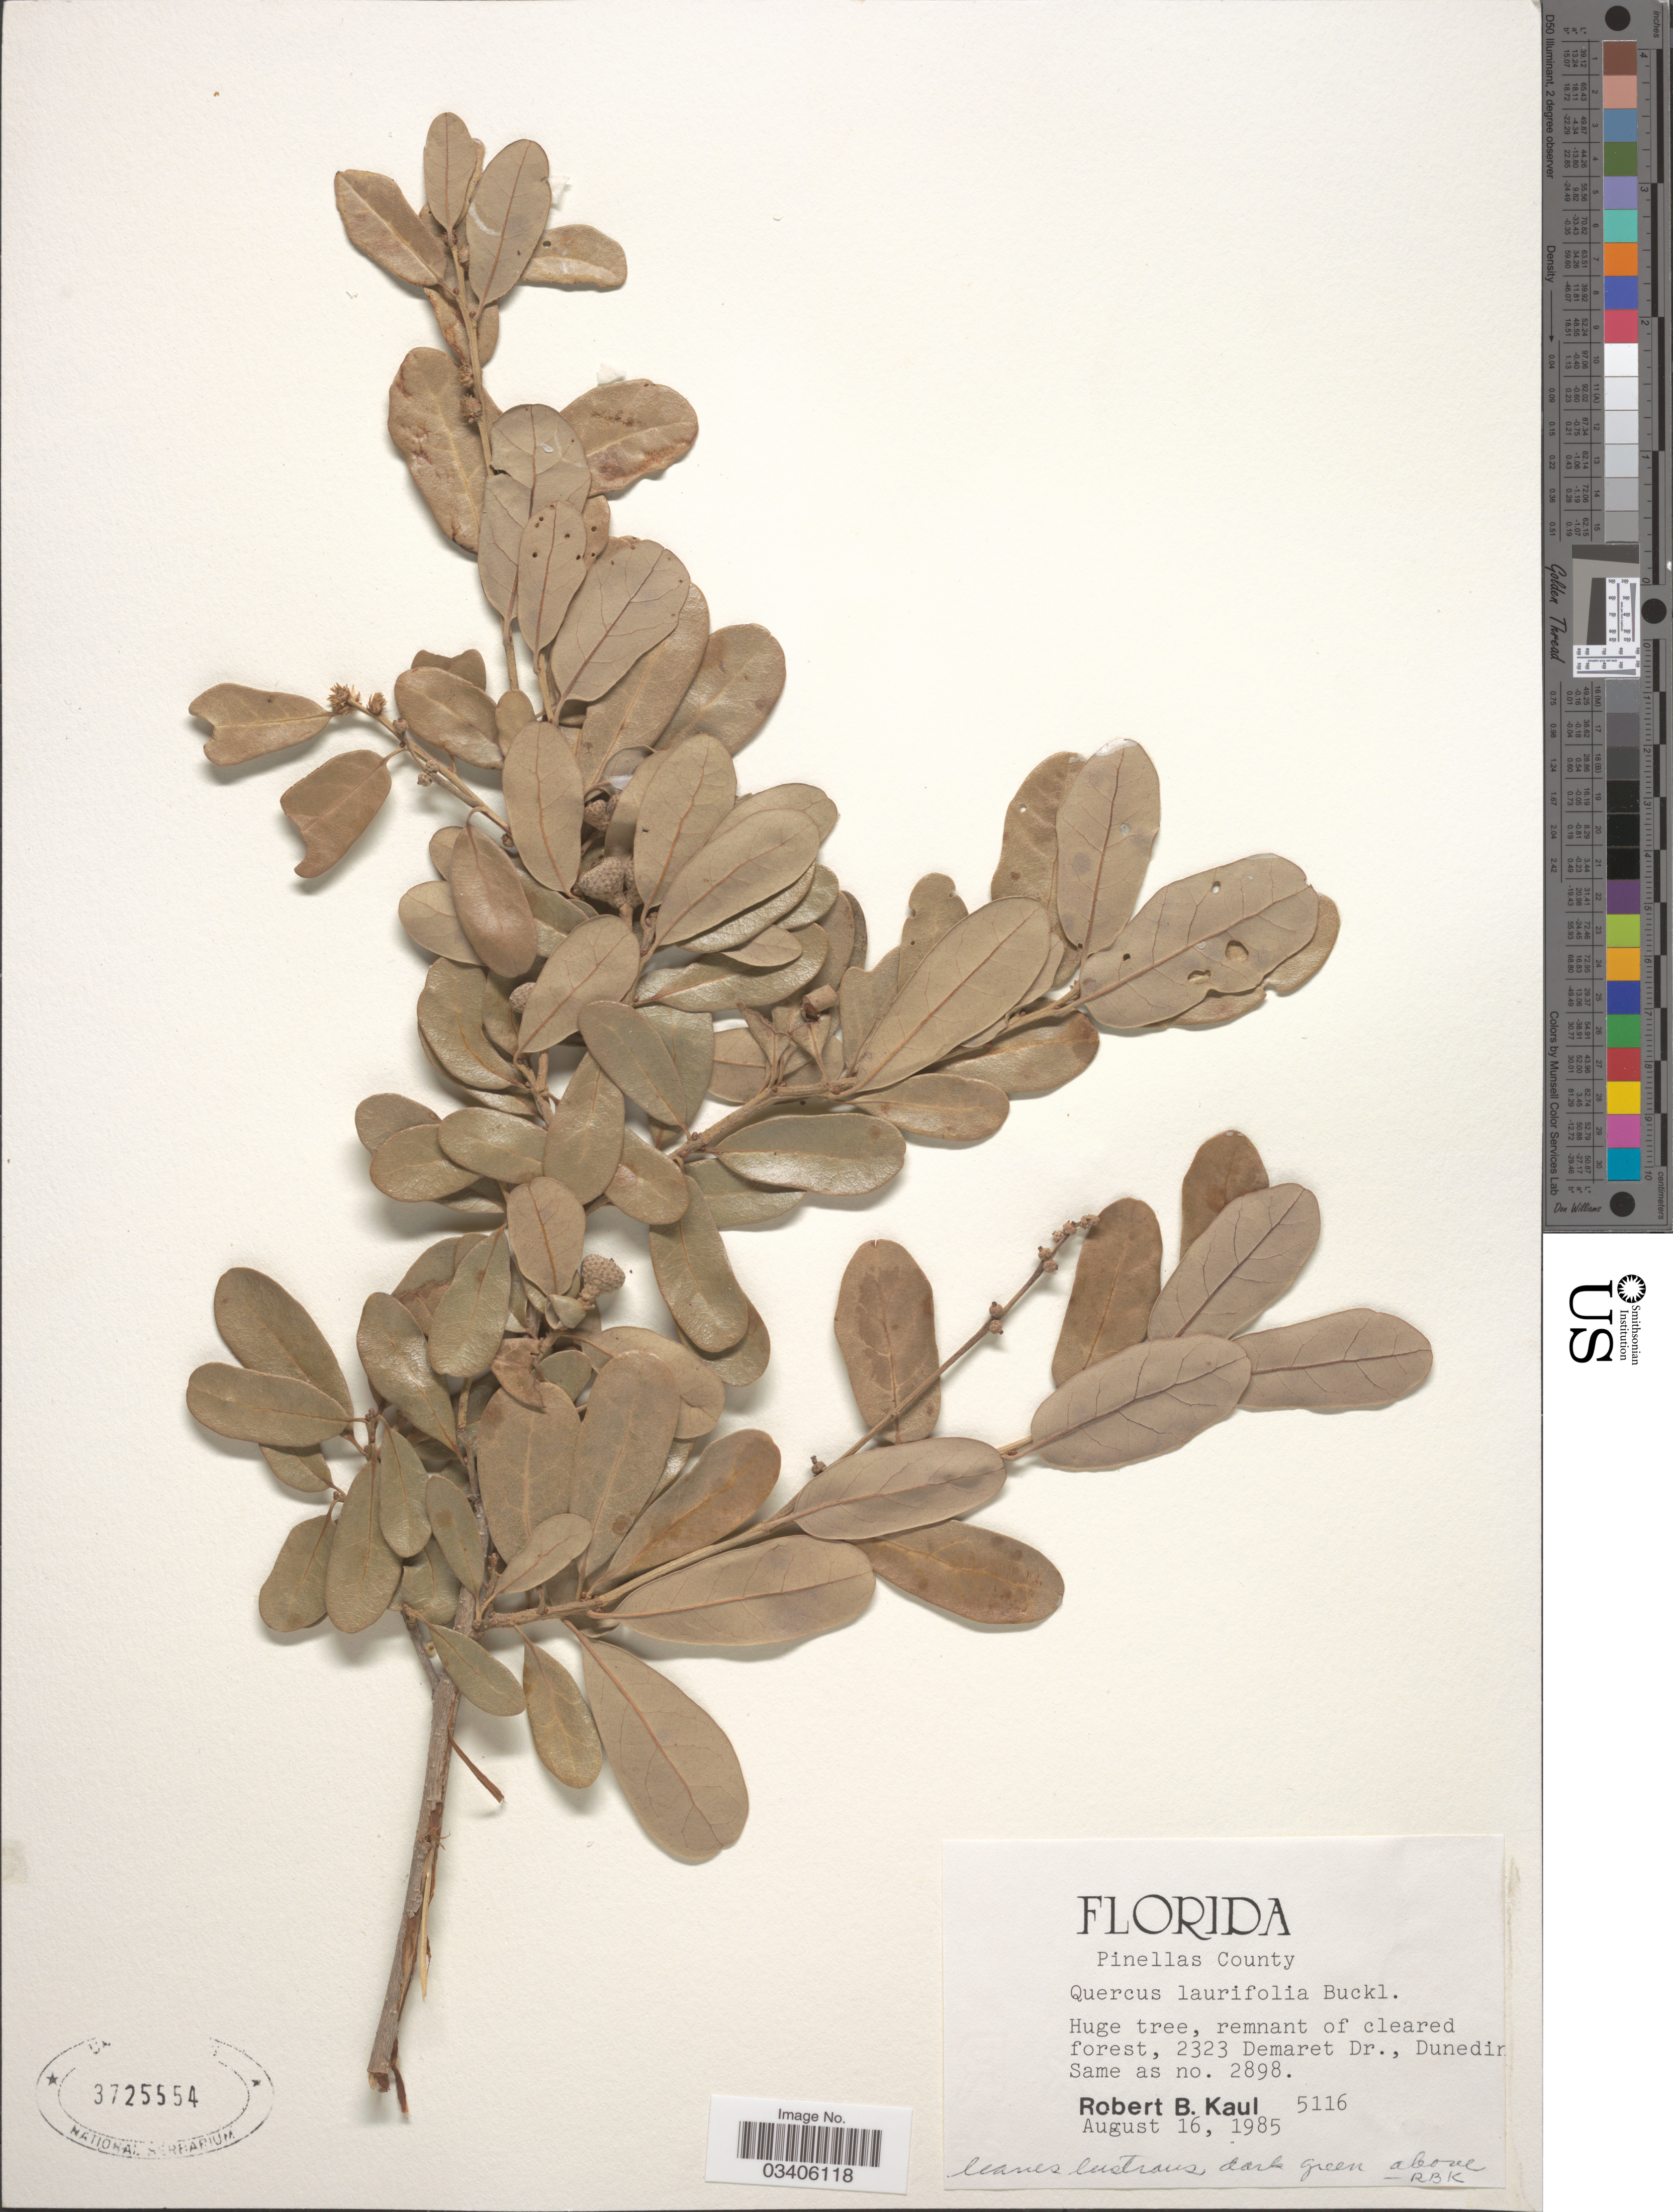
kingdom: Plantae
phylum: Tracheophyta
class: Magnoliopsida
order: Fagales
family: Fagaceae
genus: Quercus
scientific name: Quercus laurifolia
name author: Michx.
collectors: R. Kaul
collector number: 5116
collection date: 1985-08-16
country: United States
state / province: Florida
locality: Pinellas County. 2323 Demaret Dr., Dunedin.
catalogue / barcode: US 3725554